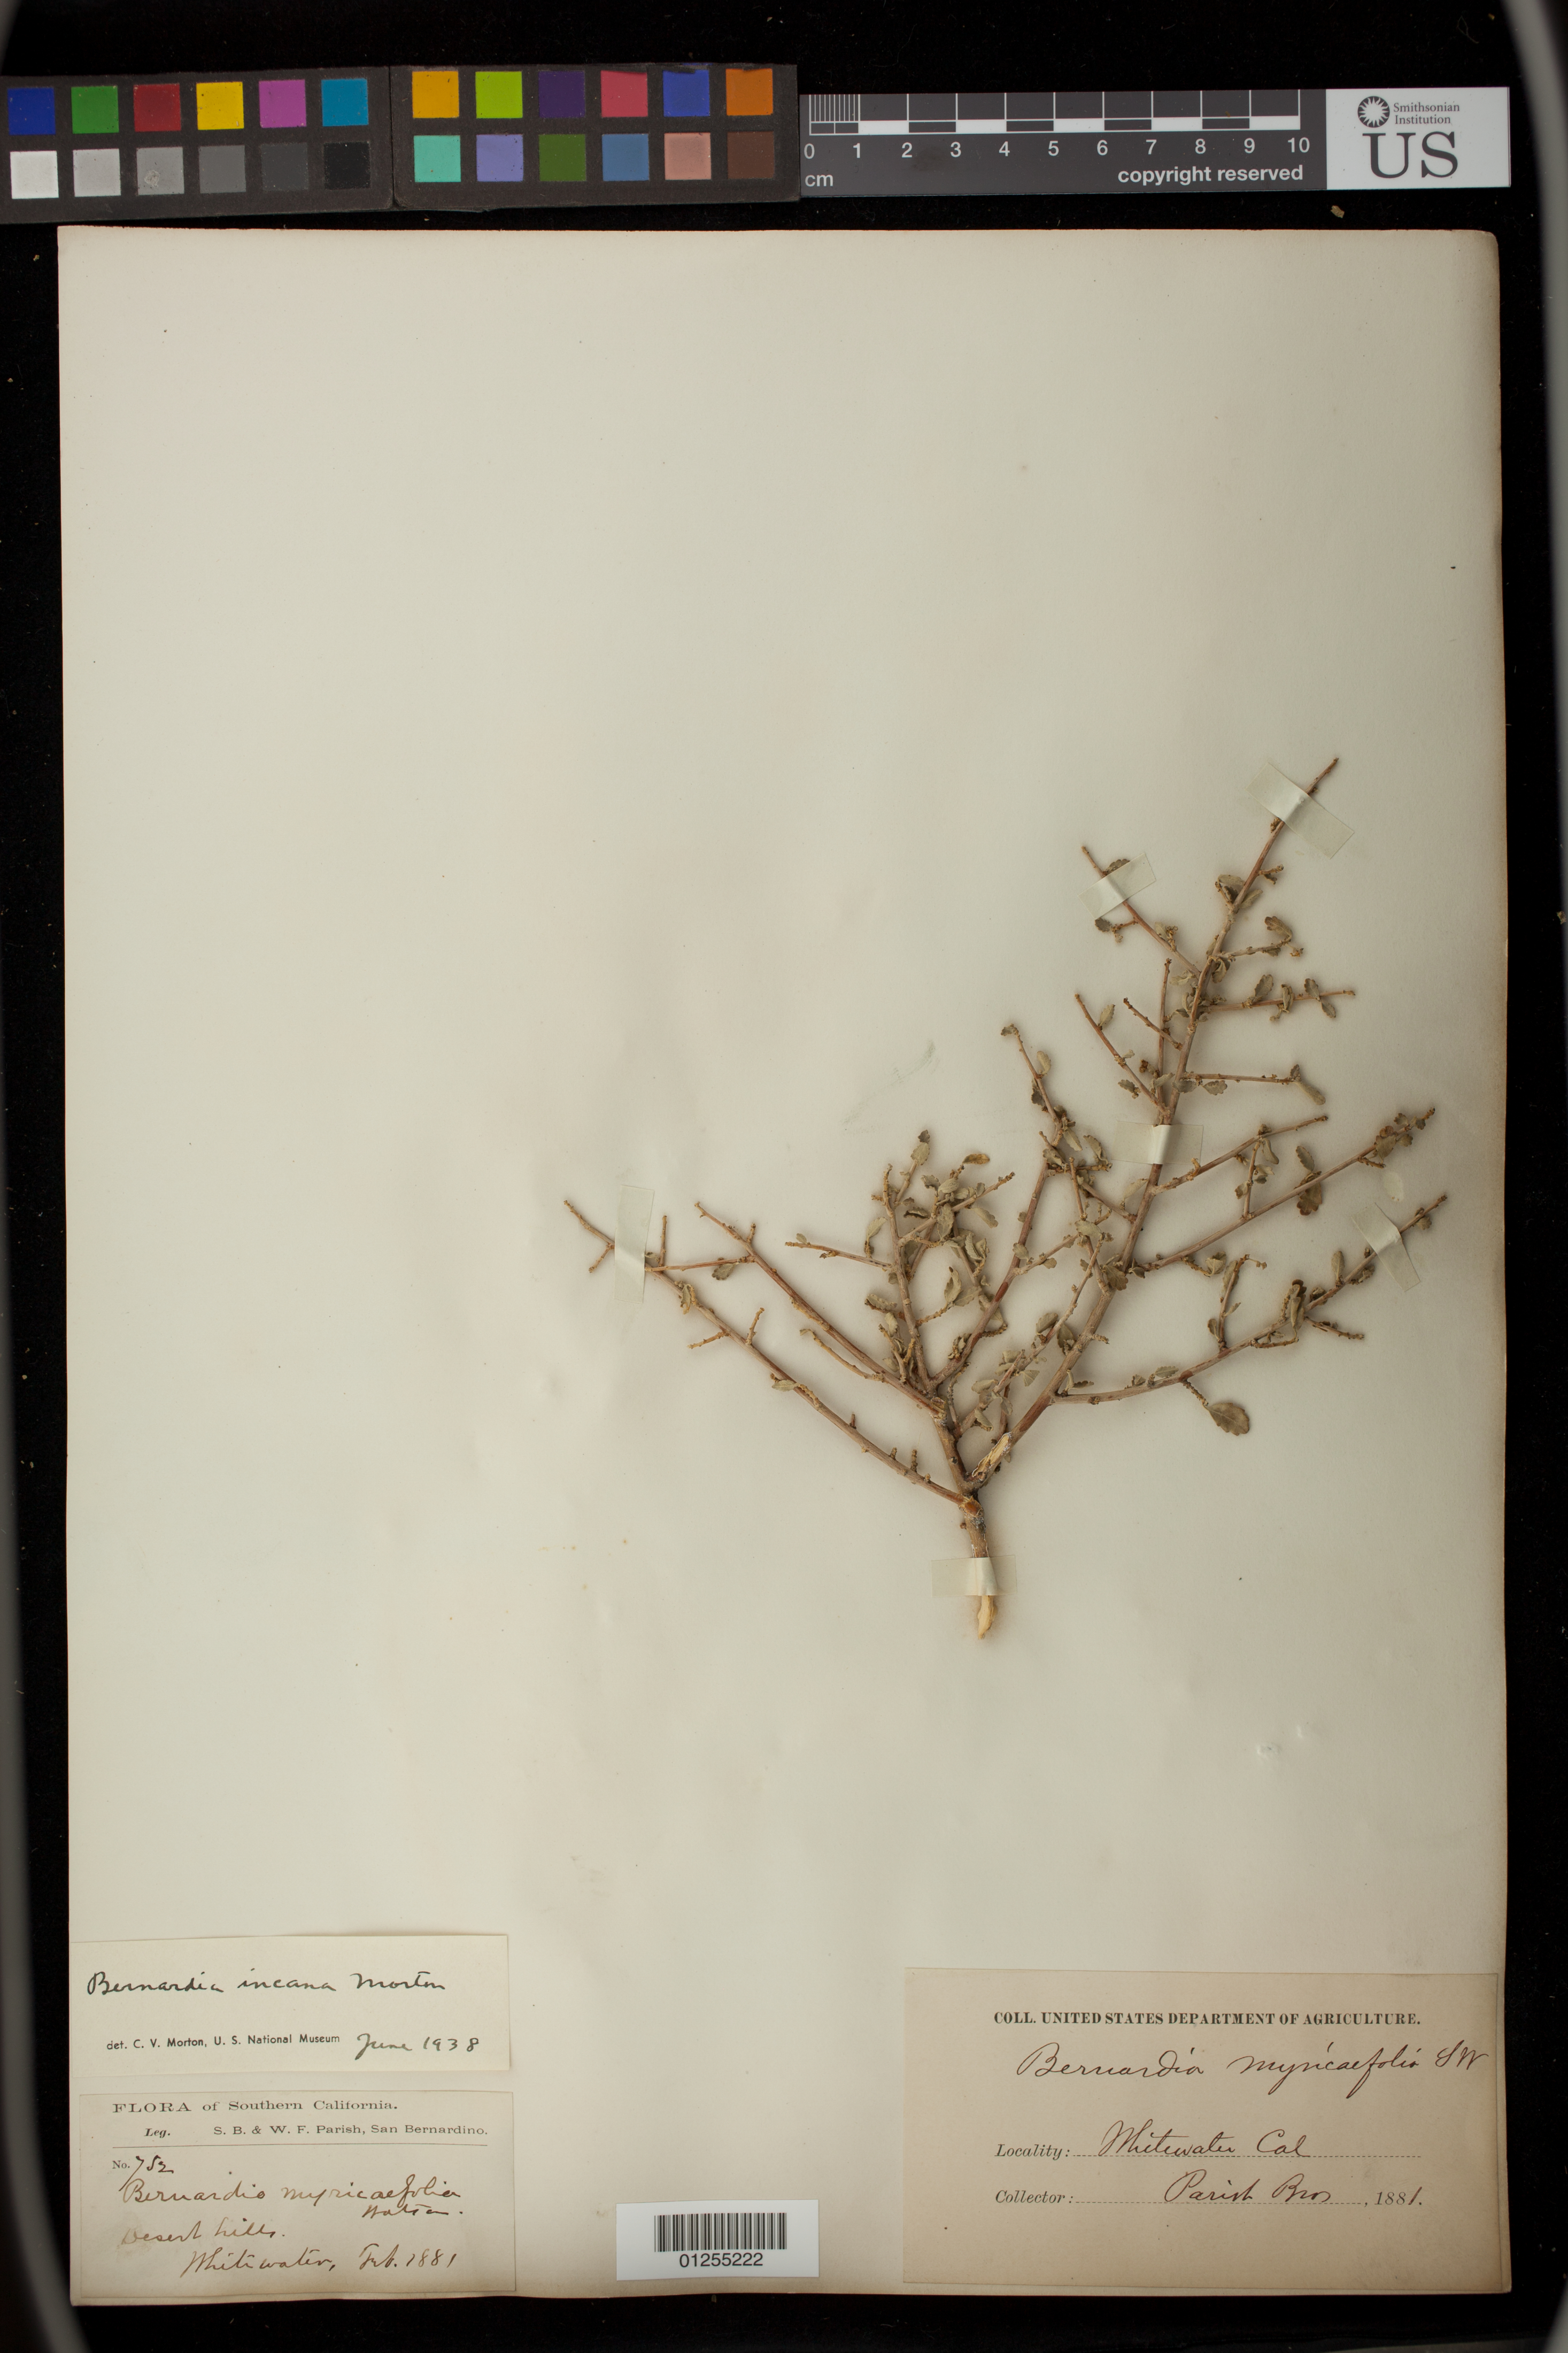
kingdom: Plantae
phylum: Tracheophyta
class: Magnoliopsida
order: Malpighiales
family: Euphorbiaceae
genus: Bernardia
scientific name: Bernardia incana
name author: C.V. Morton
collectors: S. B. Parish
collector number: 752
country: United States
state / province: California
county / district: San Bernardino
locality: Whitewater